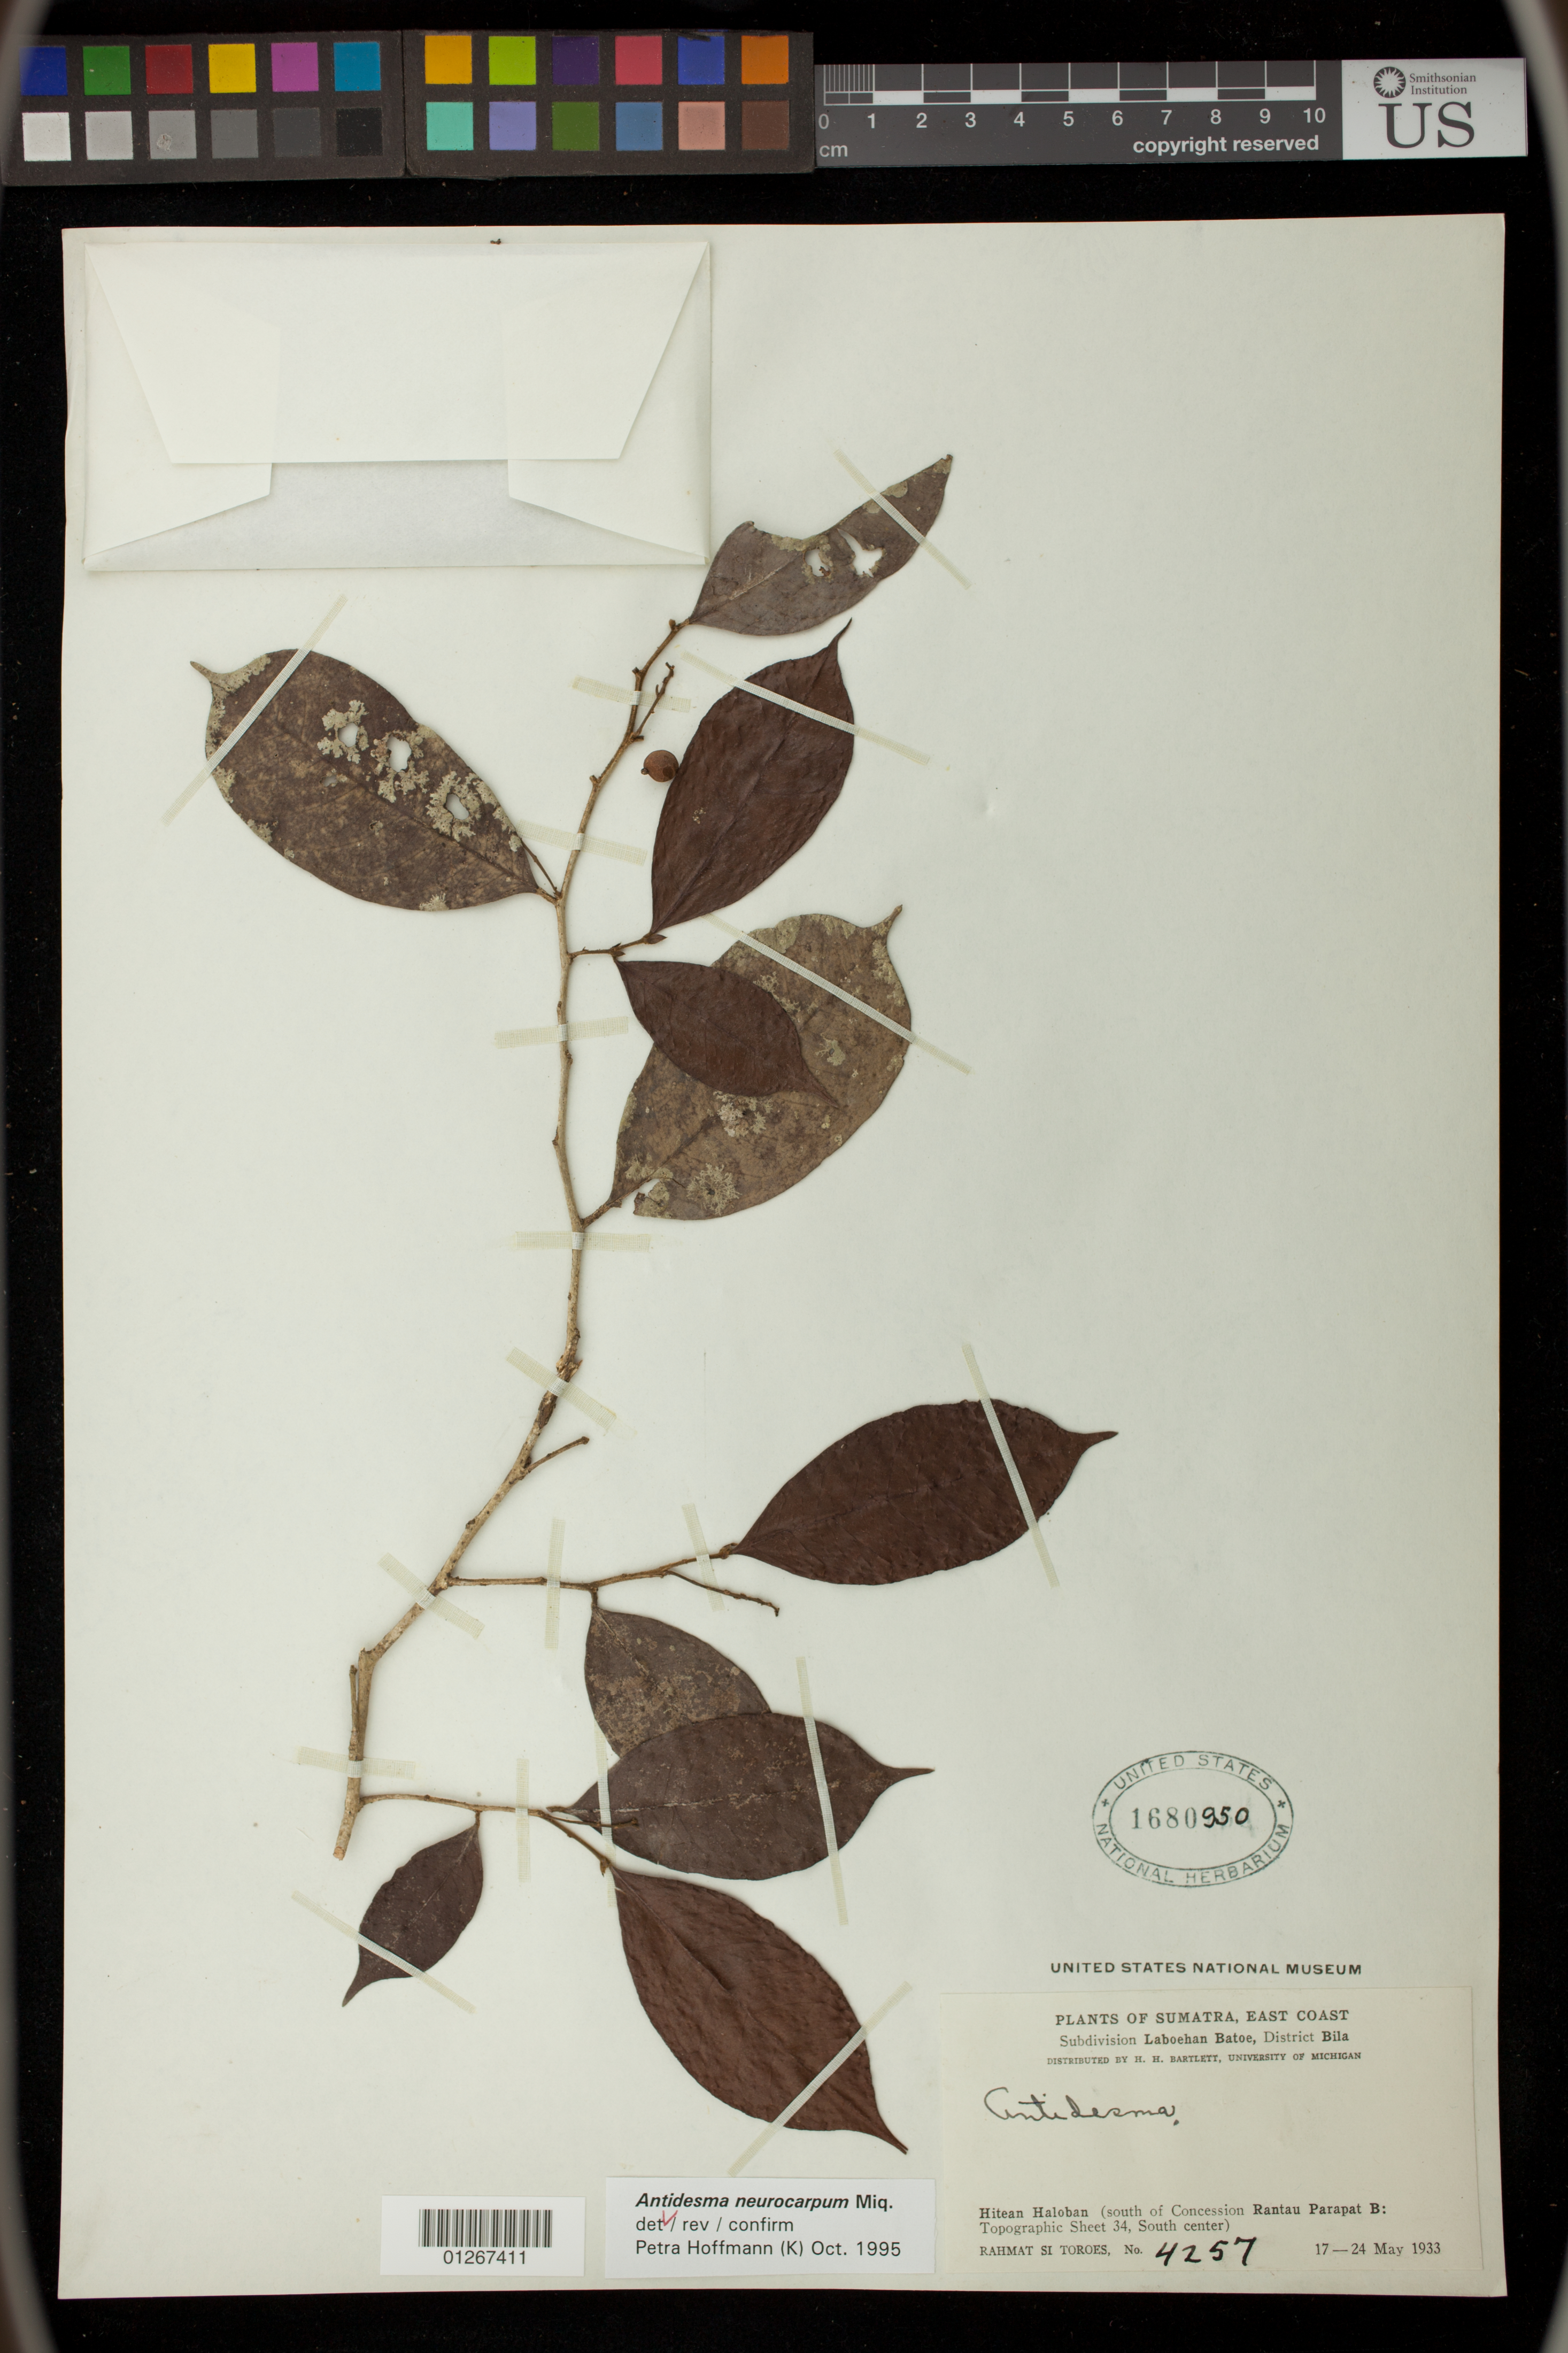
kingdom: Plantae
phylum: Tracheophyta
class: Magnoliopsida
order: Malpighiales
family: Phyllanthaceae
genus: Antidesma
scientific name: Antidesma neurocarpum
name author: Miq.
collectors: Rahmat Si Boeea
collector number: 4257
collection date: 1933-05-17/1933-05-24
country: Indonesia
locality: Bila. Laboehan Batoe Subdivision.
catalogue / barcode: US 1680950